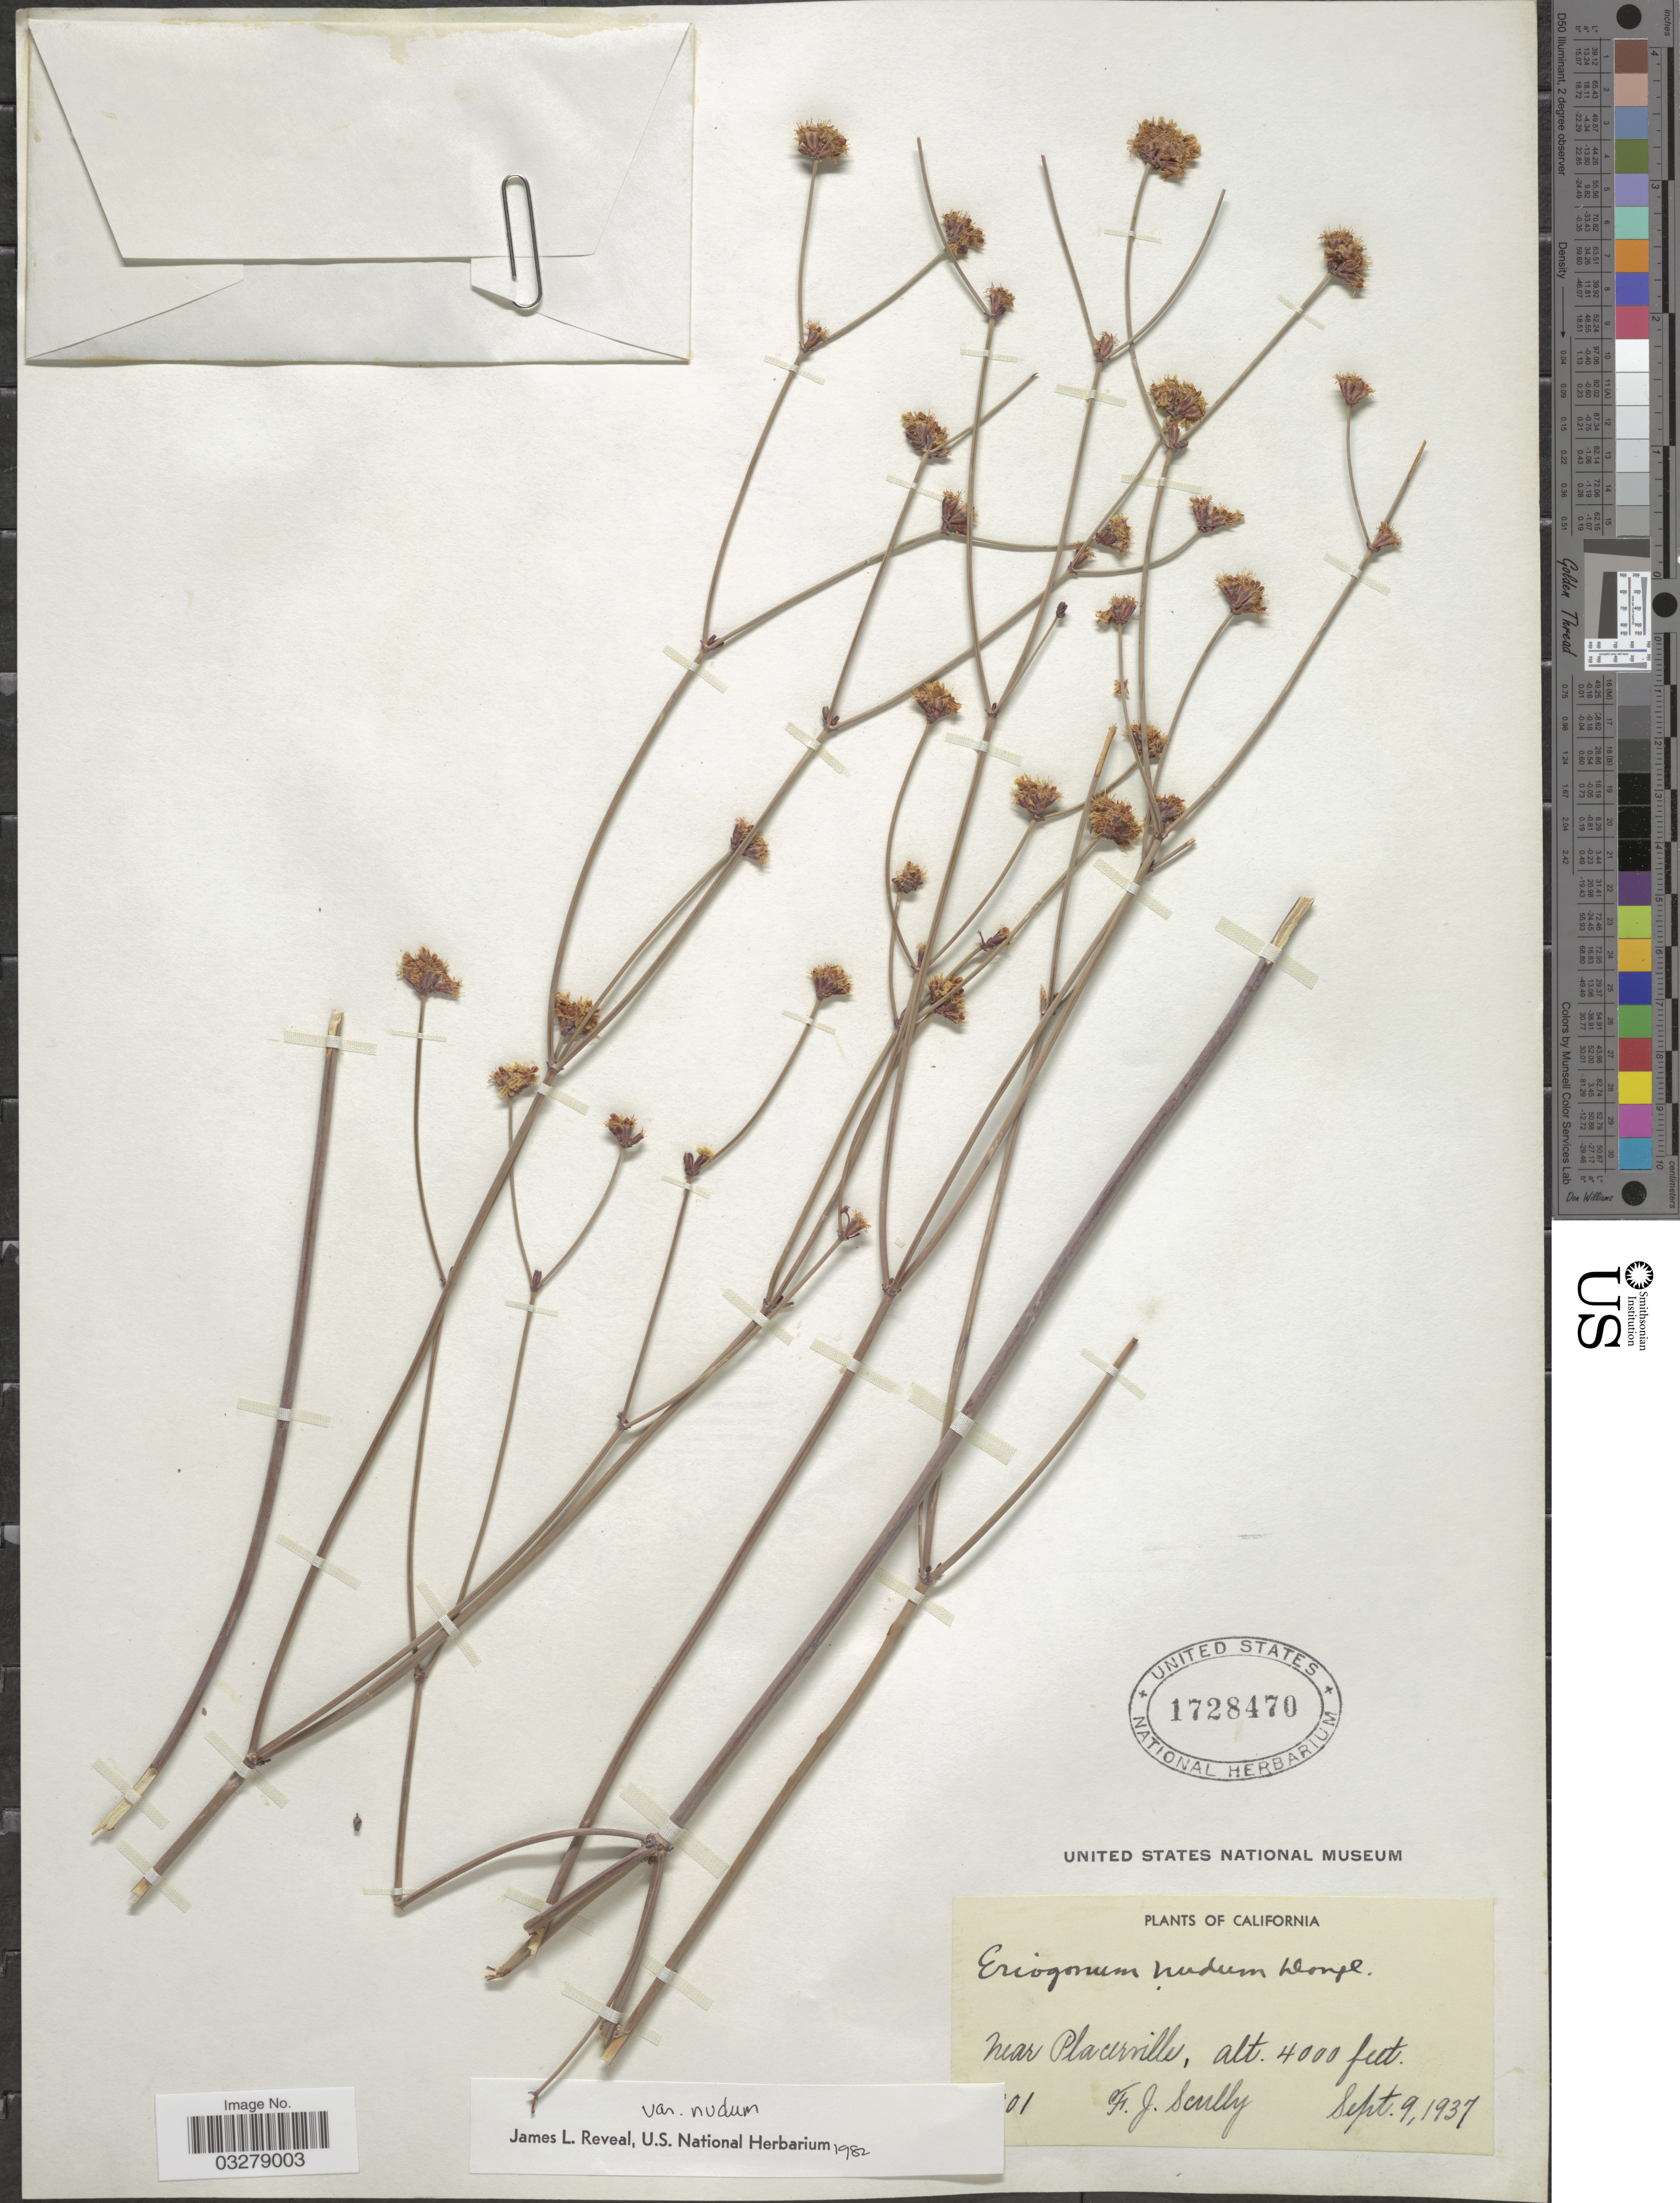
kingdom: Plantae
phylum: Tracheophyta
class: Magnoliopsida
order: Caryophyllales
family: Polygonaceae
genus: Eriogonum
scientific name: Eriogonum nudum var. nudum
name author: Douglas ex Benth.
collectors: F. Scully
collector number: !01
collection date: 1937-09-09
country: United States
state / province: California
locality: Near Placerville.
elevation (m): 1219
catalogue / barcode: US 1728470